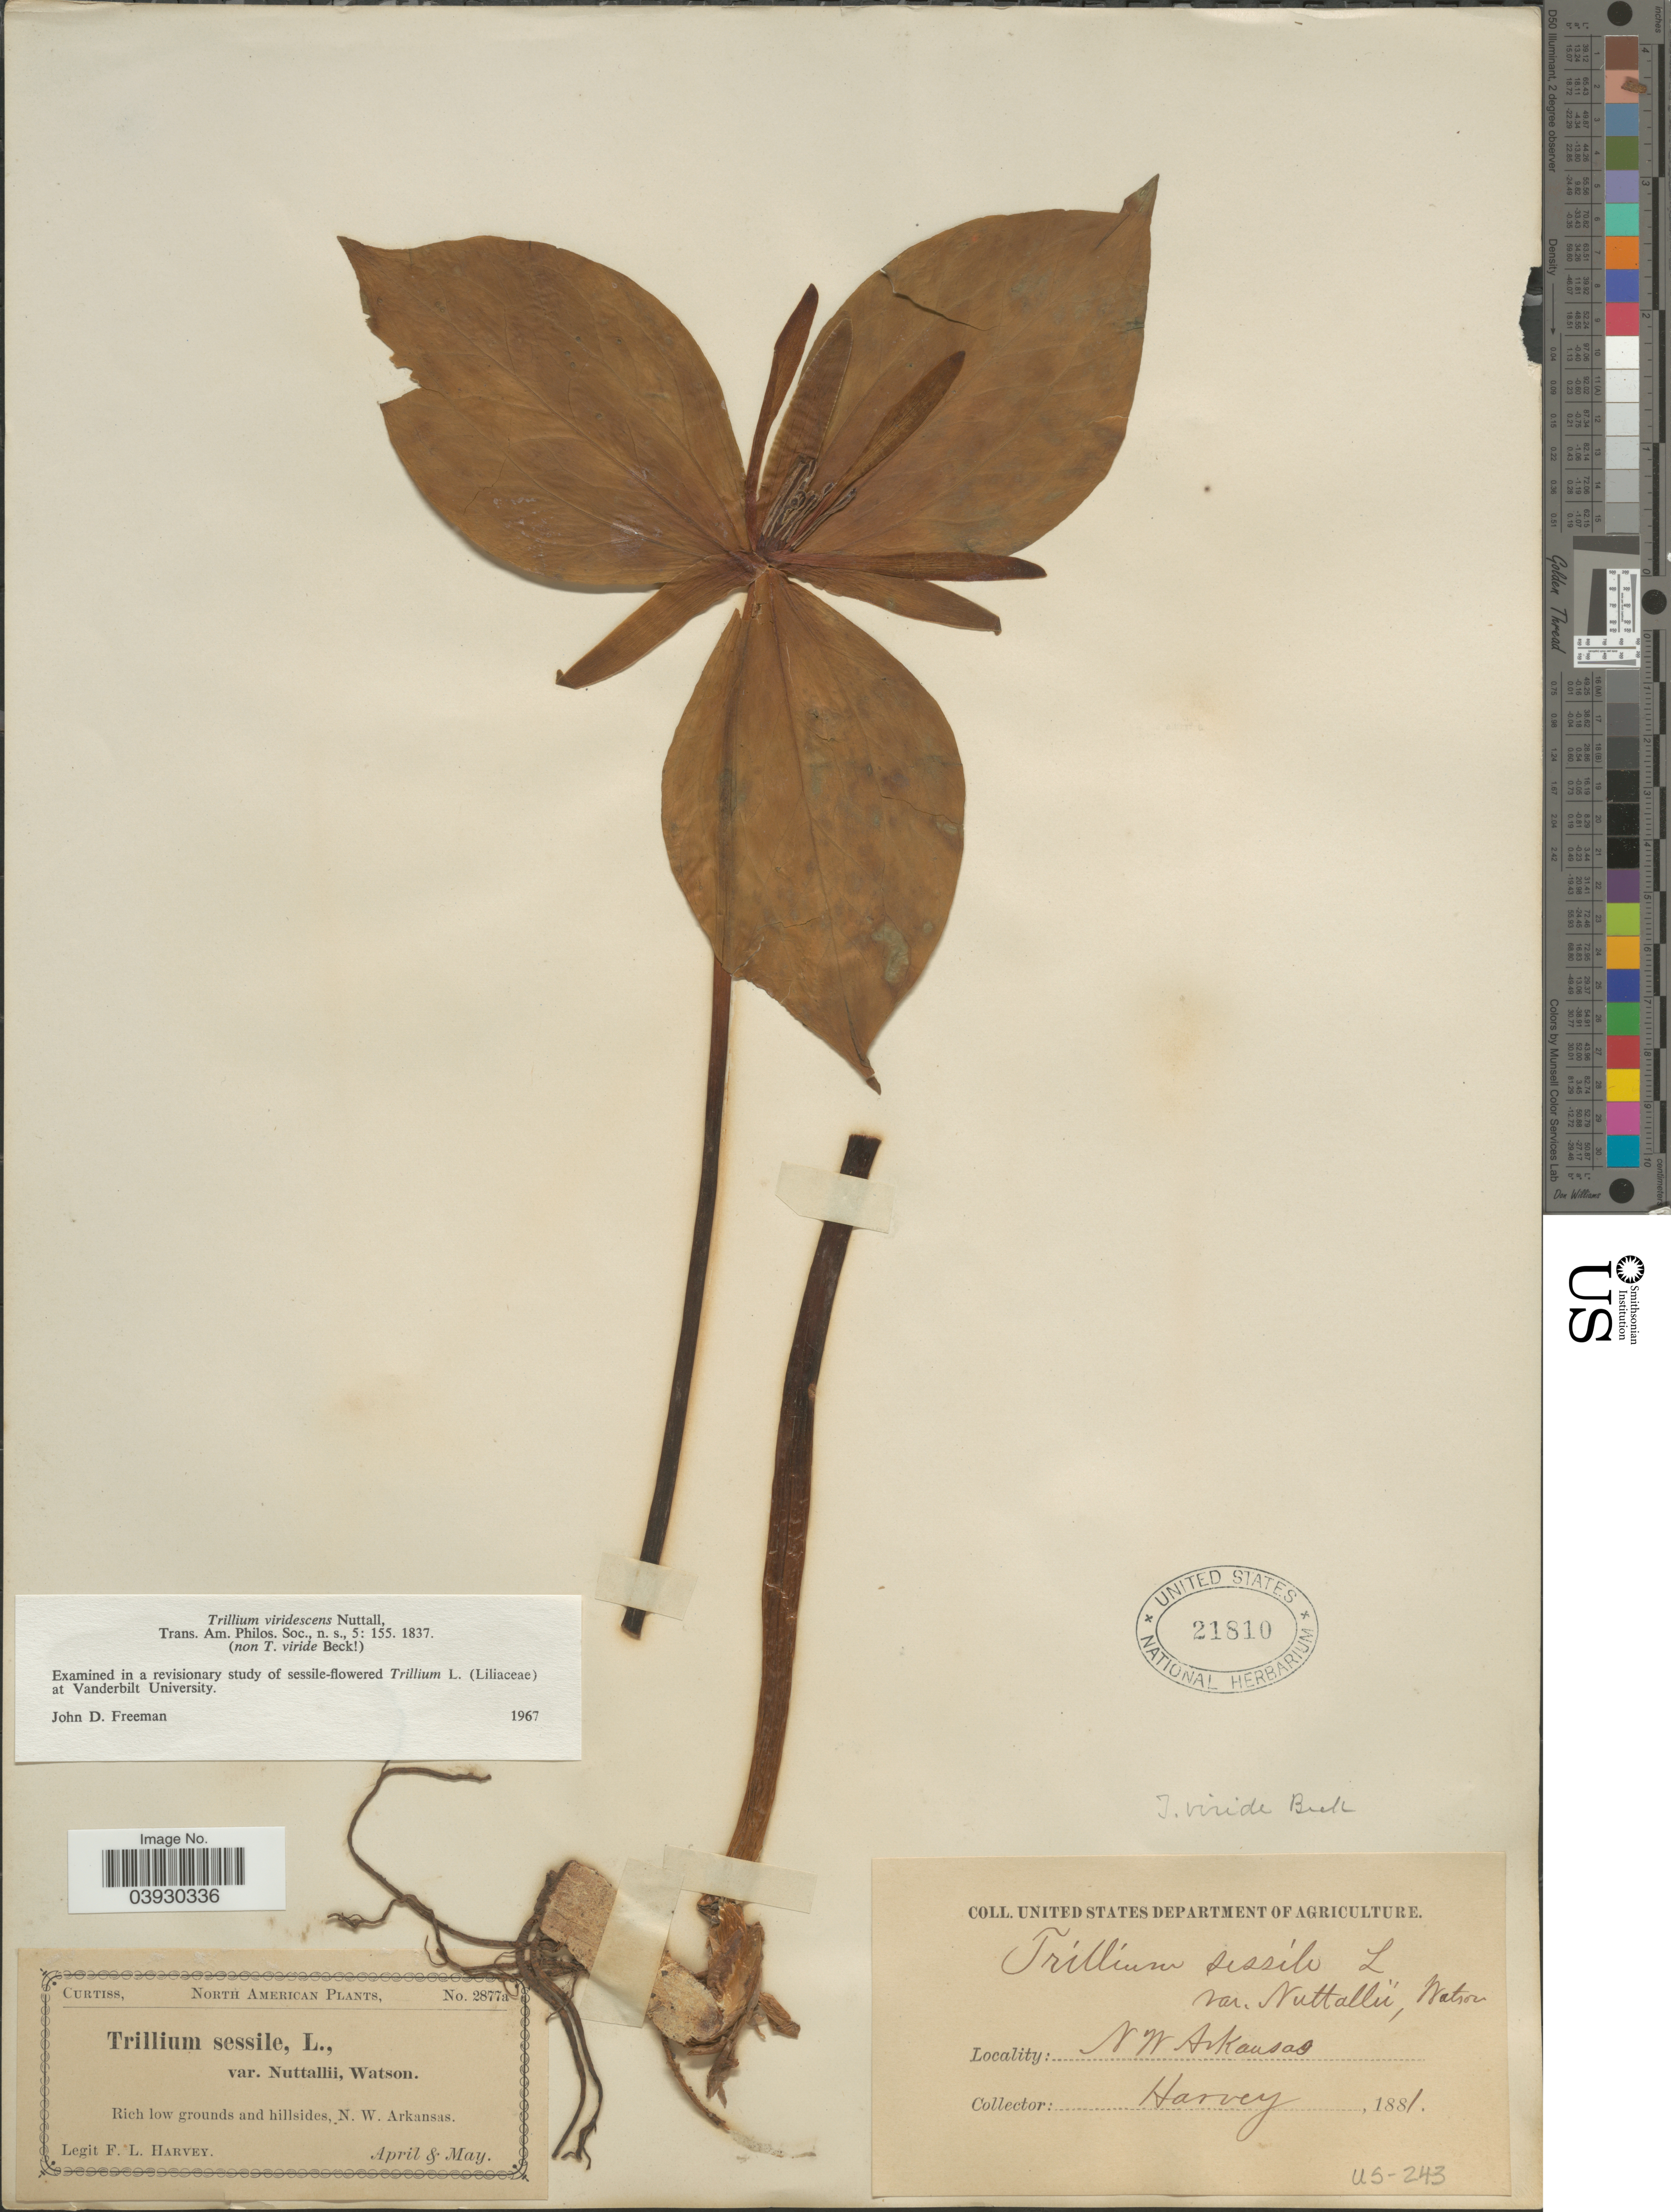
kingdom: Plantae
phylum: Tracheophyta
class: Liliopsida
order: Liliales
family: Melanthiaceae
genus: Trillium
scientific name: Trillium viridescens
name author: Nutt.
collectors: F. L. Harvey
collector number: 2877a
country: United States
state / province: Arkansas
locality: N. W. Arkansas.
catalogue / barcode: US 21810